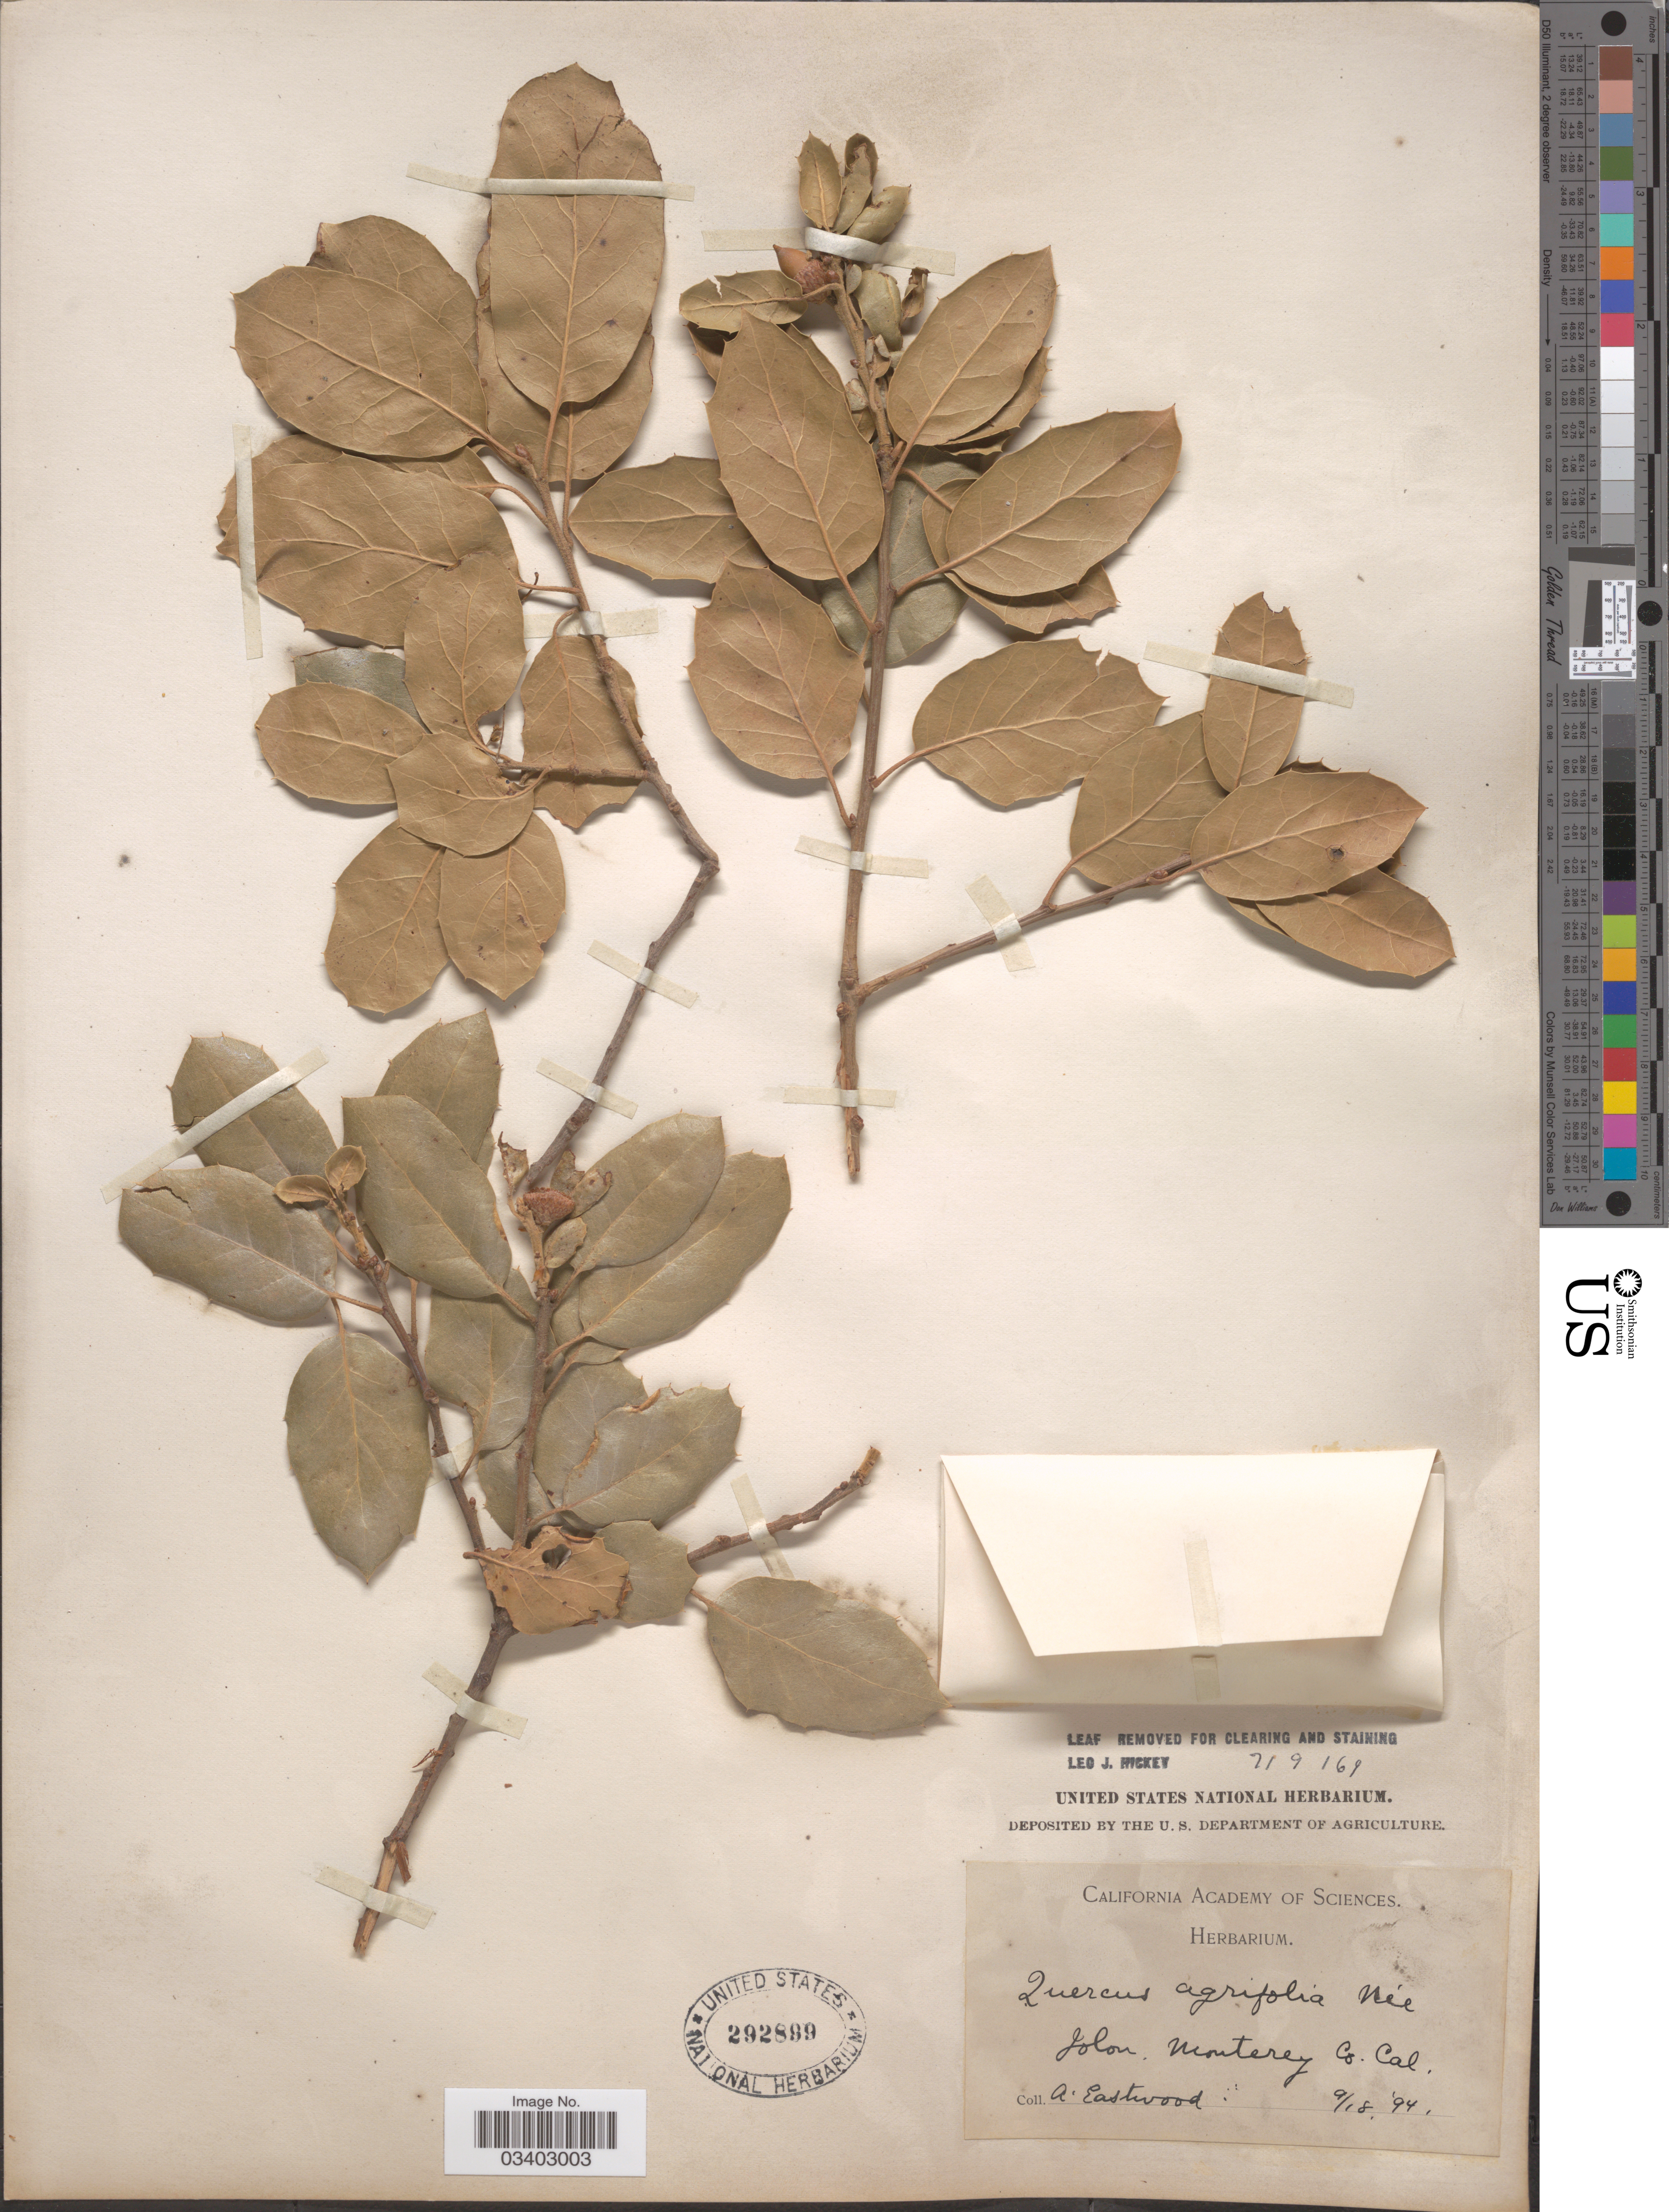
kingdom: Plantae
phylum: Tracheophyta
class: Magnoliopsida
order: Fagales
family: Fagaceae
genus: Quercus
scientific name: Quercus agrifolia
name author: Née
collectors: A. Eastwood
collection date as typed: Transcribed d/m/y: 18/9/94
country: United States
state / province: California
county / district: Monterey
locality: Jolon. Monterey Co.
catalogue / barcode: US 292899